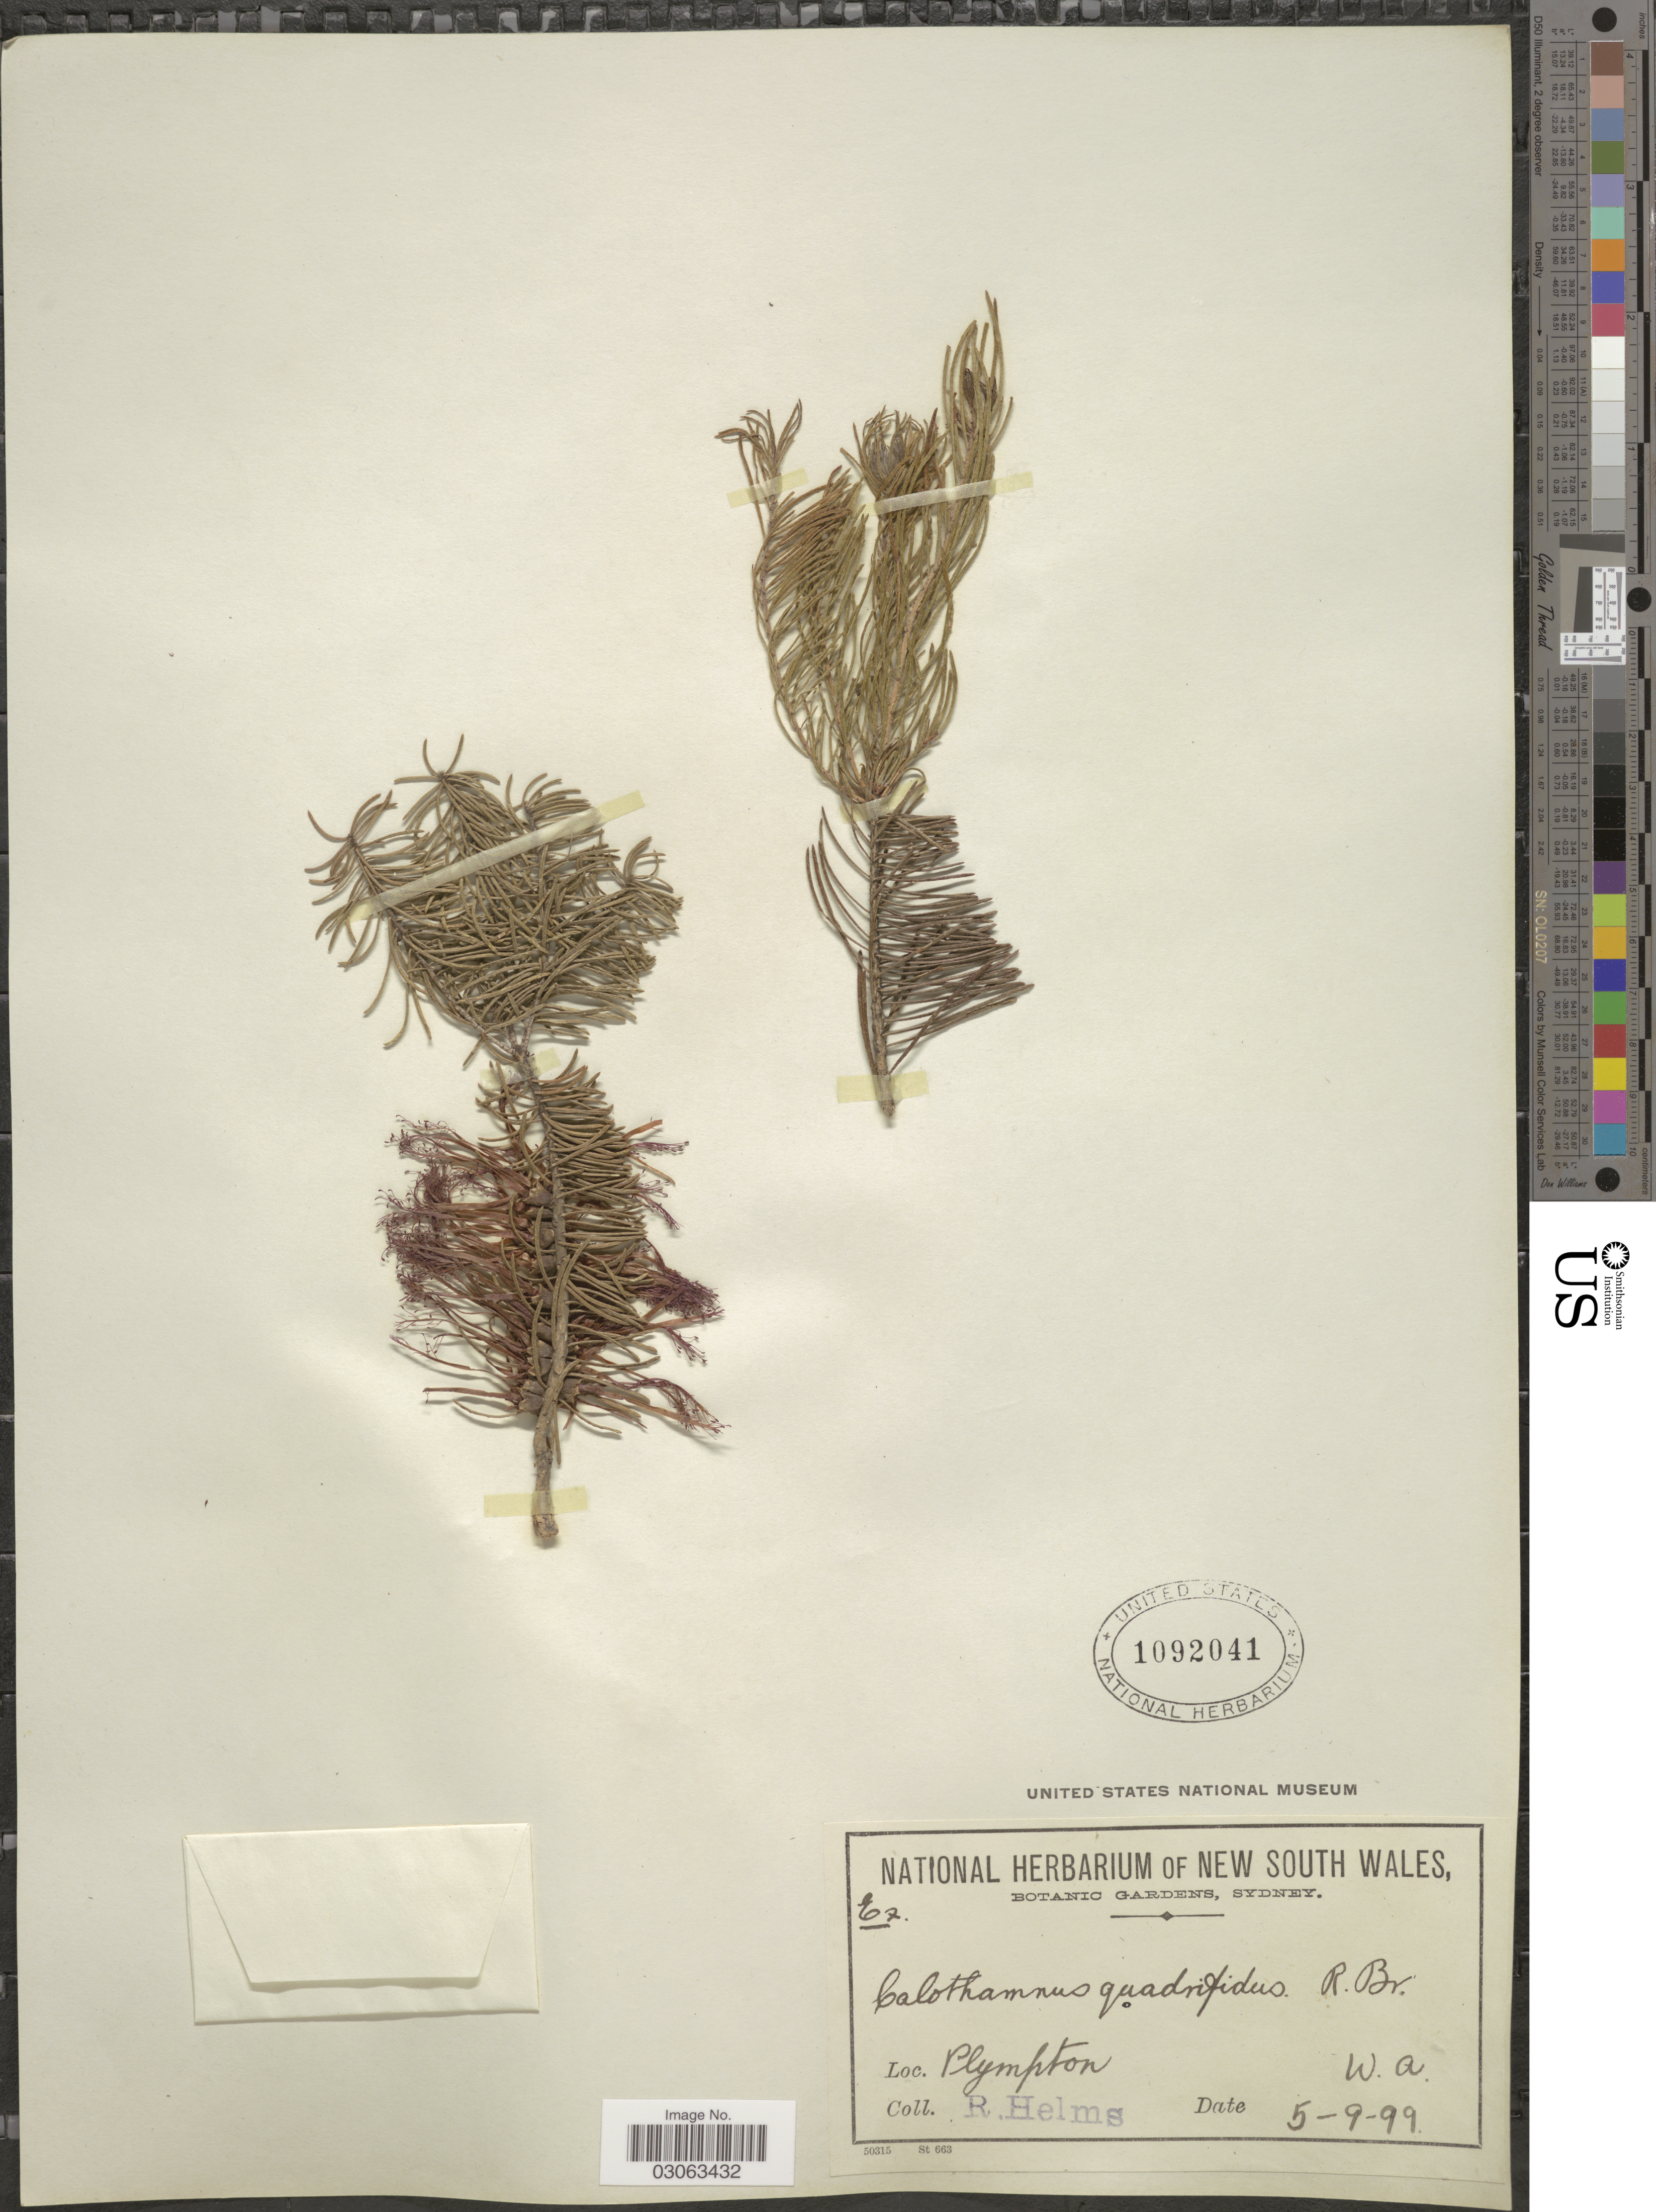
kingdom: Plantae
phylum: Tracheophyta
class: Magnoliopsida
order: Myrtales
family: Myrtaceae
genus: Calothamnus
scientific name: Calothamnus quadrifidus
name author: R. Br.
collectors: R. Helms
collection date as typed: Transcribed d/m/y: 5/9/99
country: Australia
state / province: Western Australia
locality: Plympton. W. A.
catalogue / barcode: US 1092041